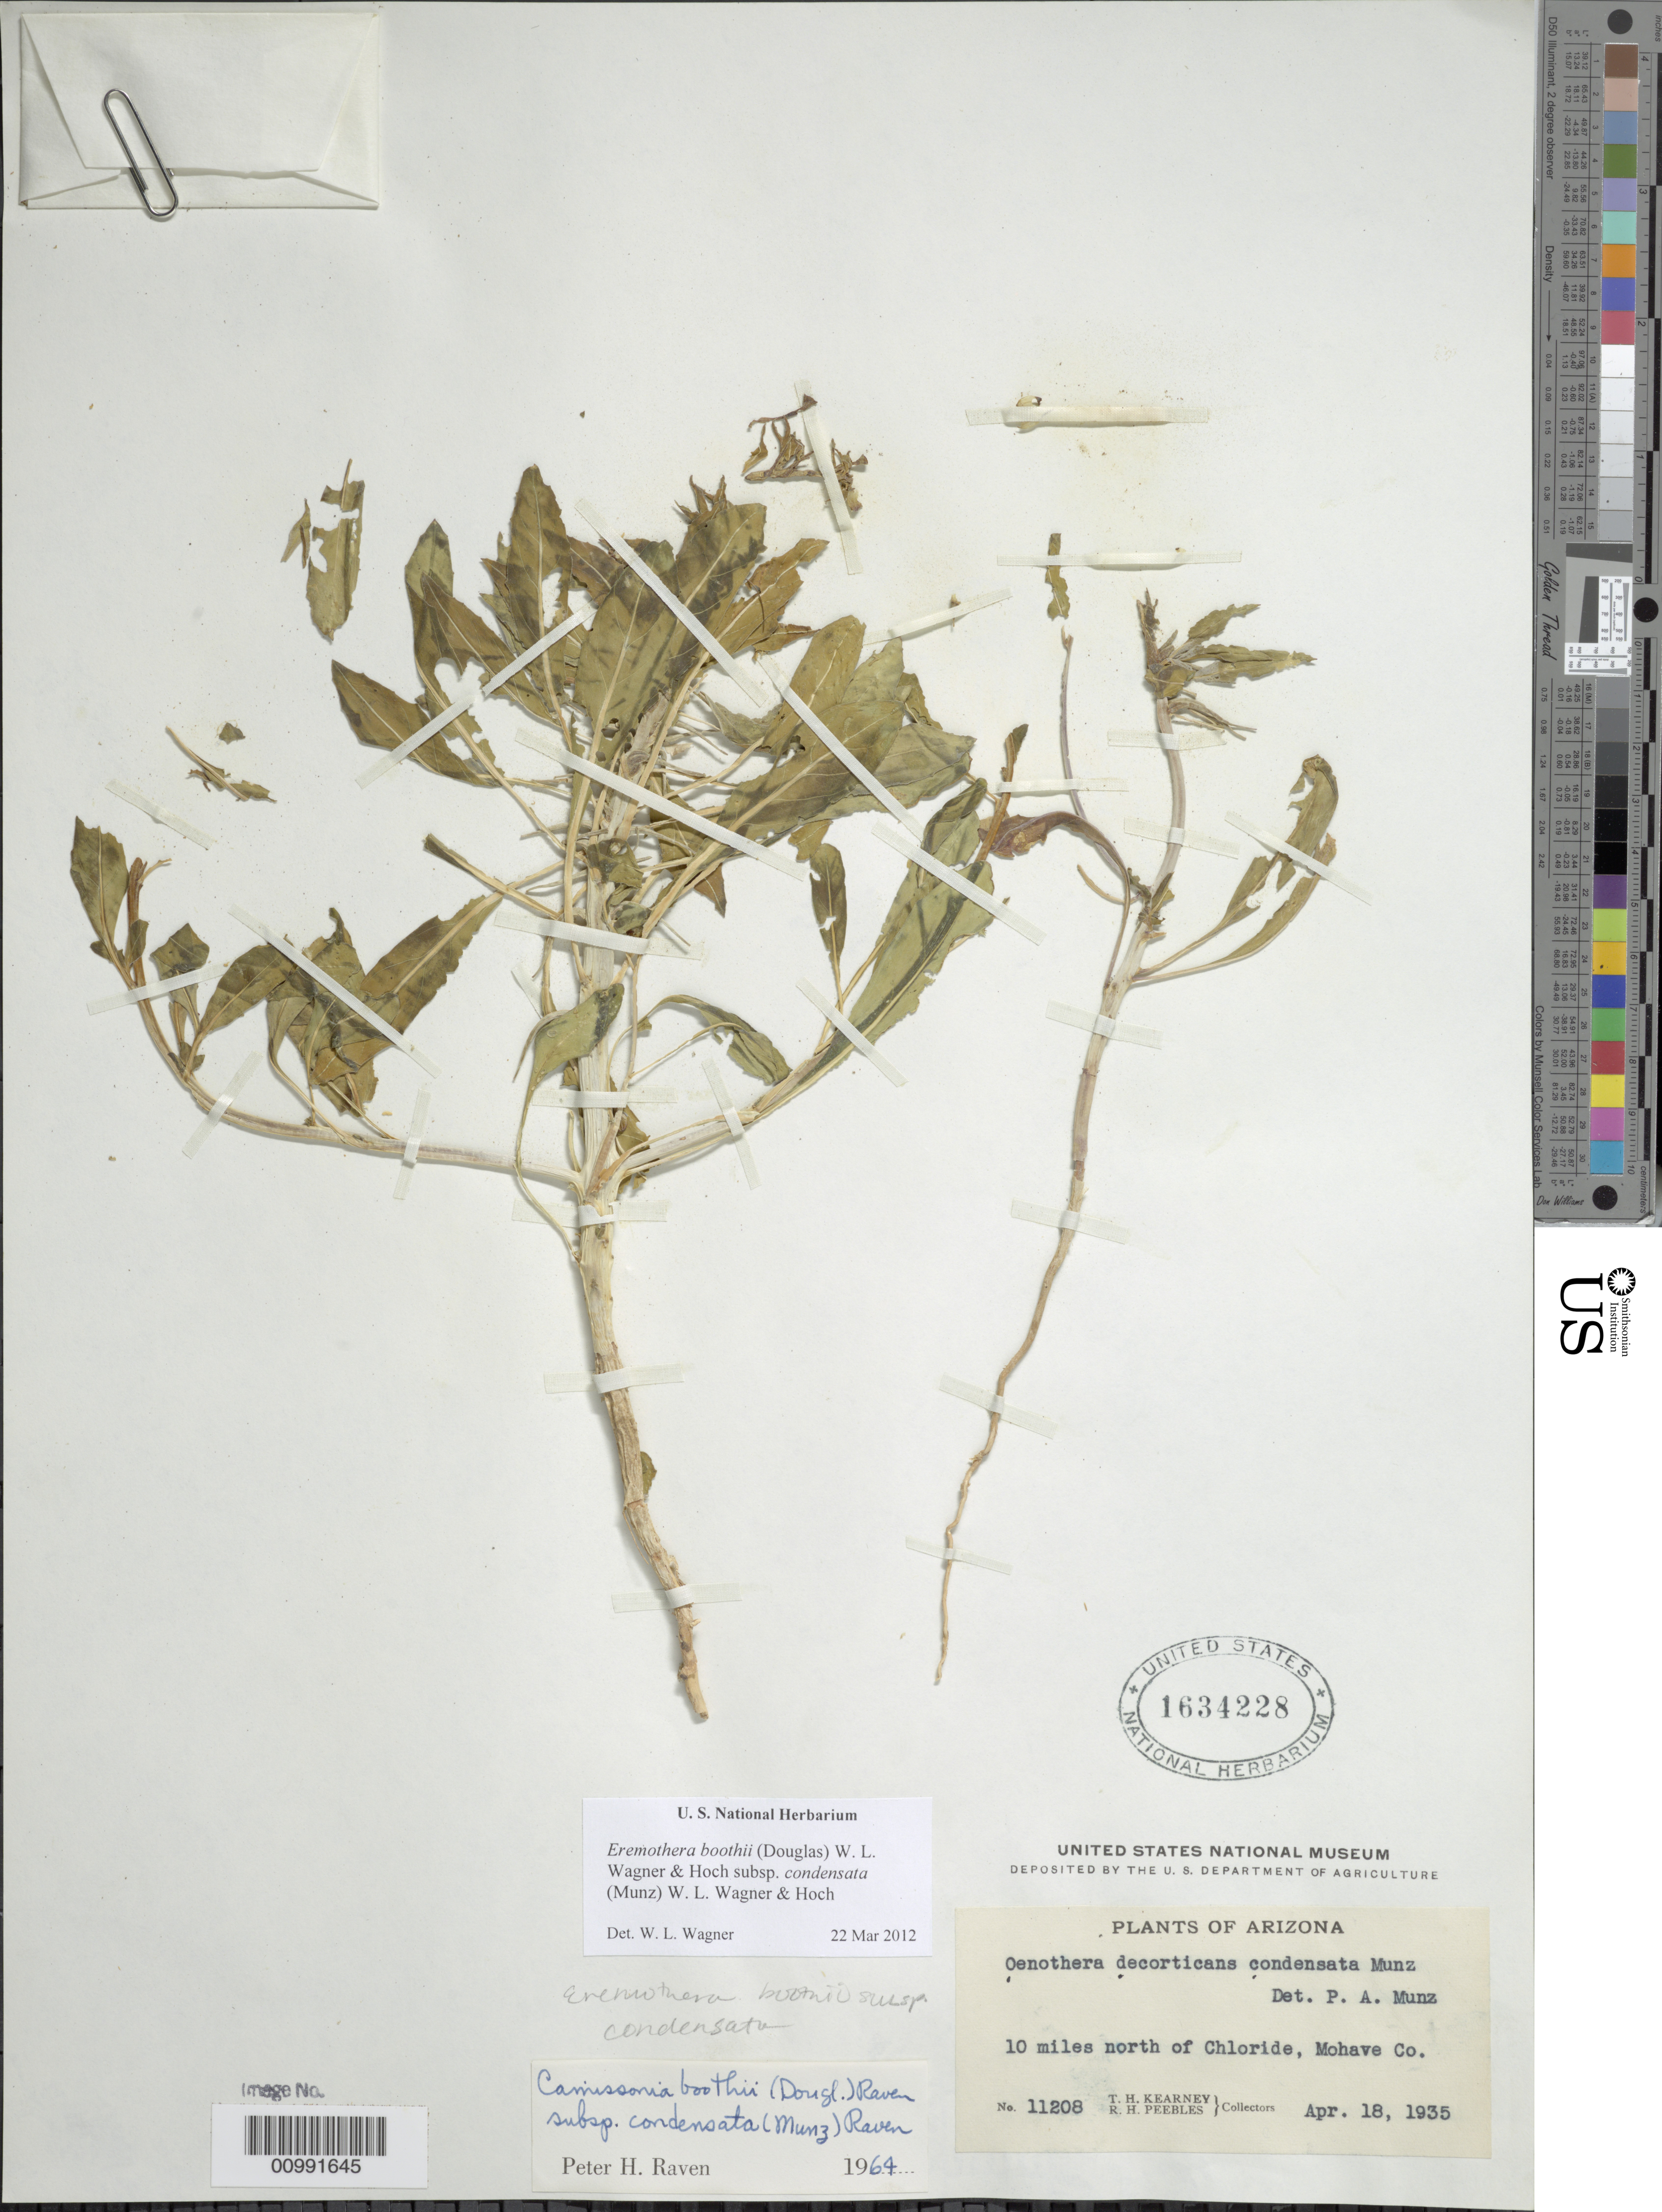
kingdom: Plantae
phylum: Tracheophyta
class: Magnoliopsida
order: Myrtales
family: Onagraceae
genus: Eremothera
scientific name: Eremothera boothii subsp. condensata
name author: (Munz) W.L. Wagner & Hoch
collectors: T. H. Kearney & R. H. Peebles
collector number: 11208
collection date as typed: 10 Apr 1935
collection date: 1935-04-10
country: United States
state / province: Arizona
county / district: Mohave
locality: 10 miles N of Chloride.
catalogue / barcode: US 1634228